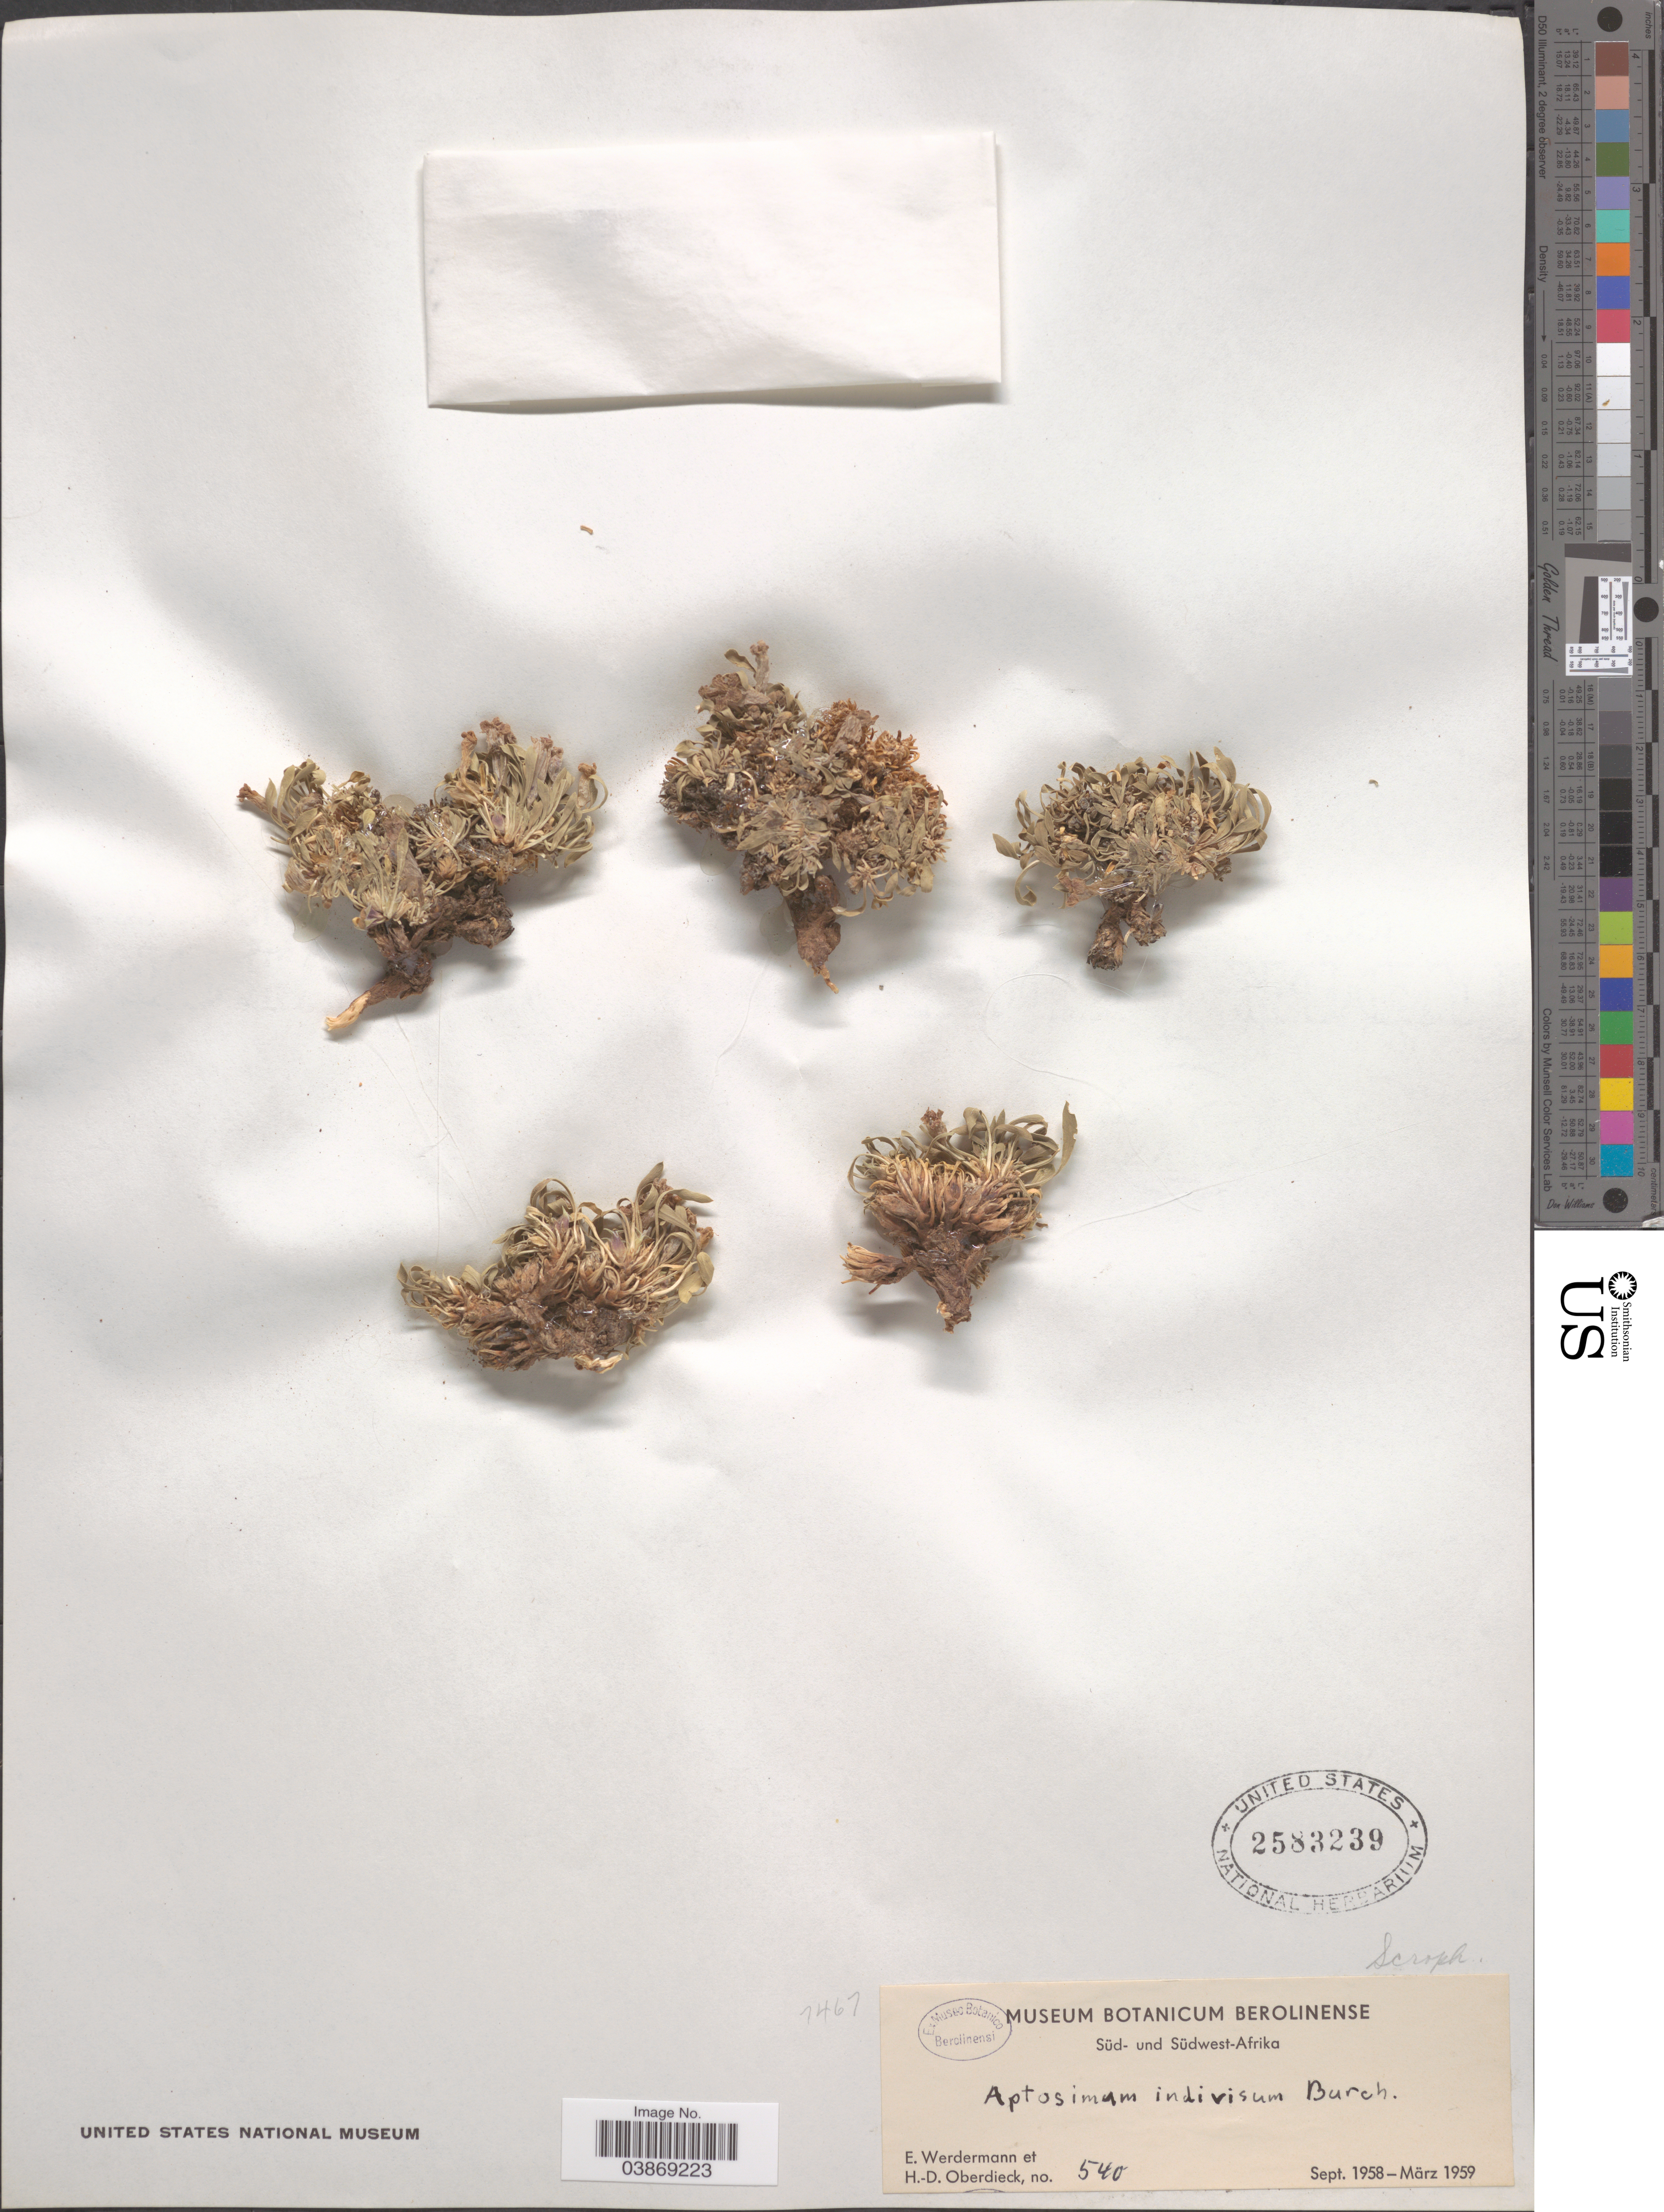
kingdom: Plantae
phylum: Tracheophyta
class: Magnoliopsida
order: Lamiales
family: Scrophulariaceae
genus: Aptosimum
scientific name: Aptosimum indivisum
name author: Burch. ex Benth.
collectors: E. Werdermann & H. Oberdieck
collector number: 540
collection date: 1958-09/1959-03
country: South Africa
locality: Süd-Afrika.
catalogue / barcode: US 2583239